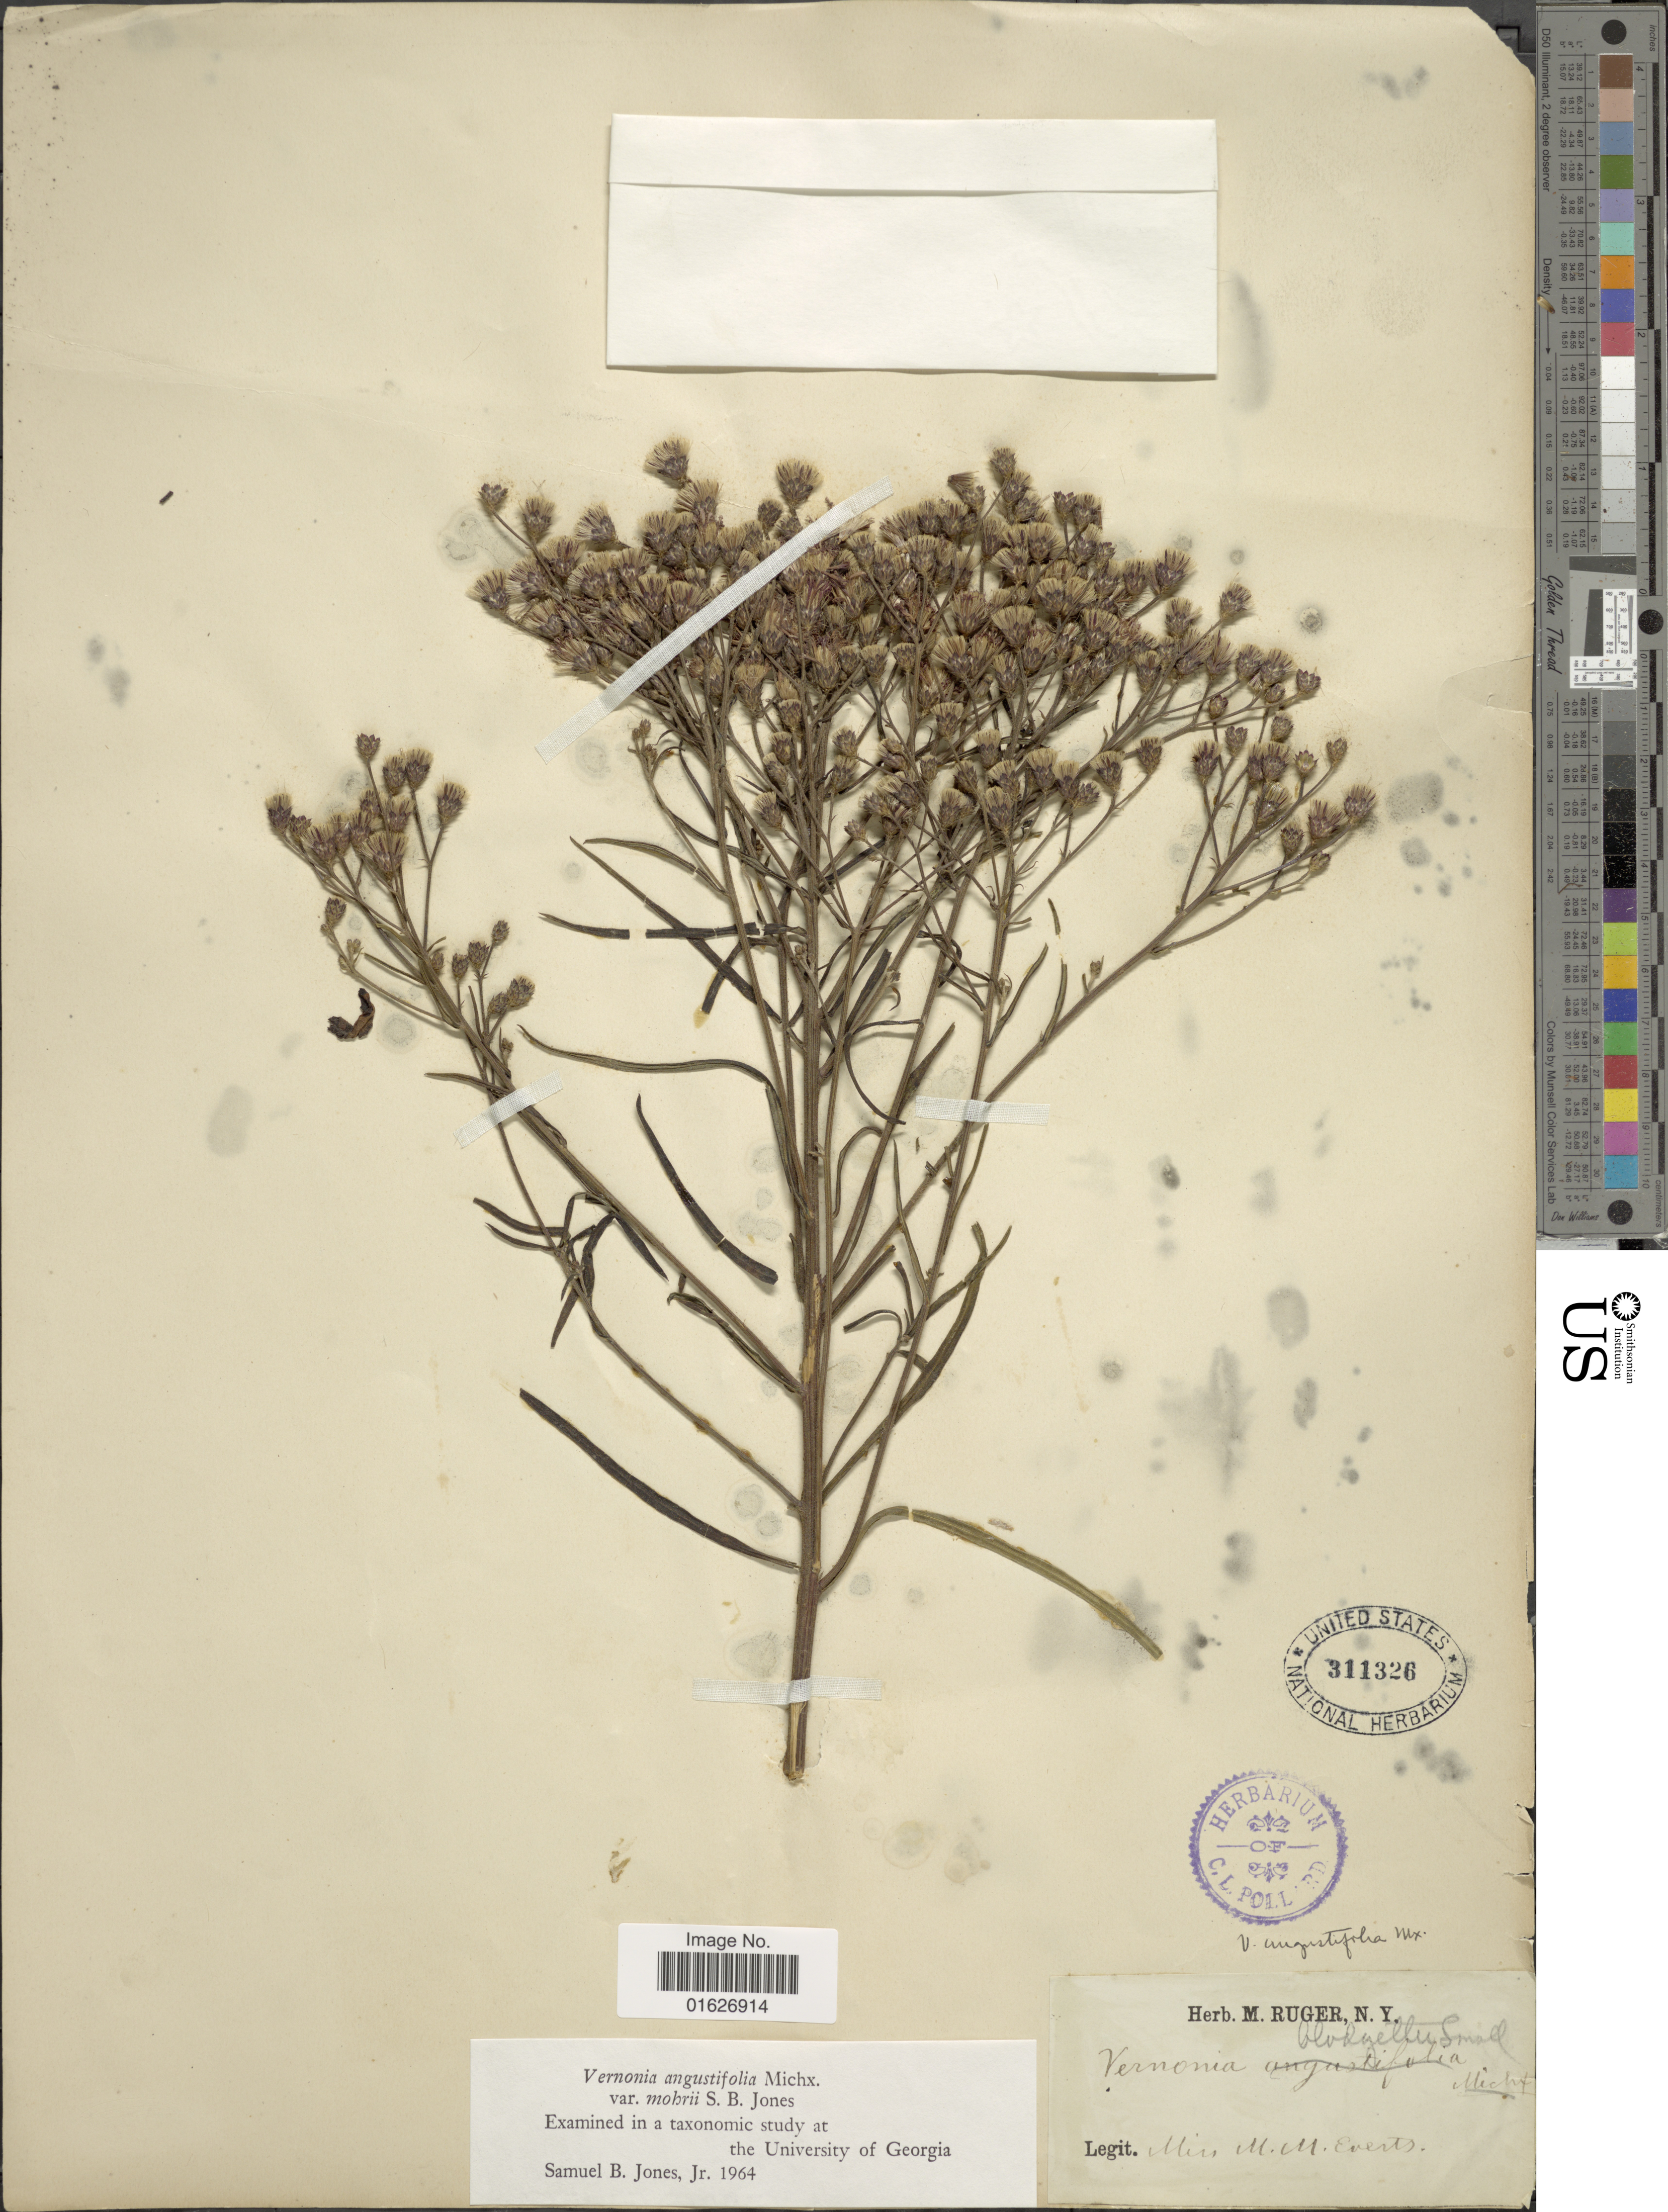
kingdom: Plantae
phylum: Tracheophyta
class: Magnoliopsida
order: Asterales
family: Asteraceae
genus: Vernonia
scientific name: Vernonia angustifolia var. mohrii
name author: S.B. Jones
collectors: M. Everts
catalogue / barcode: US 311326